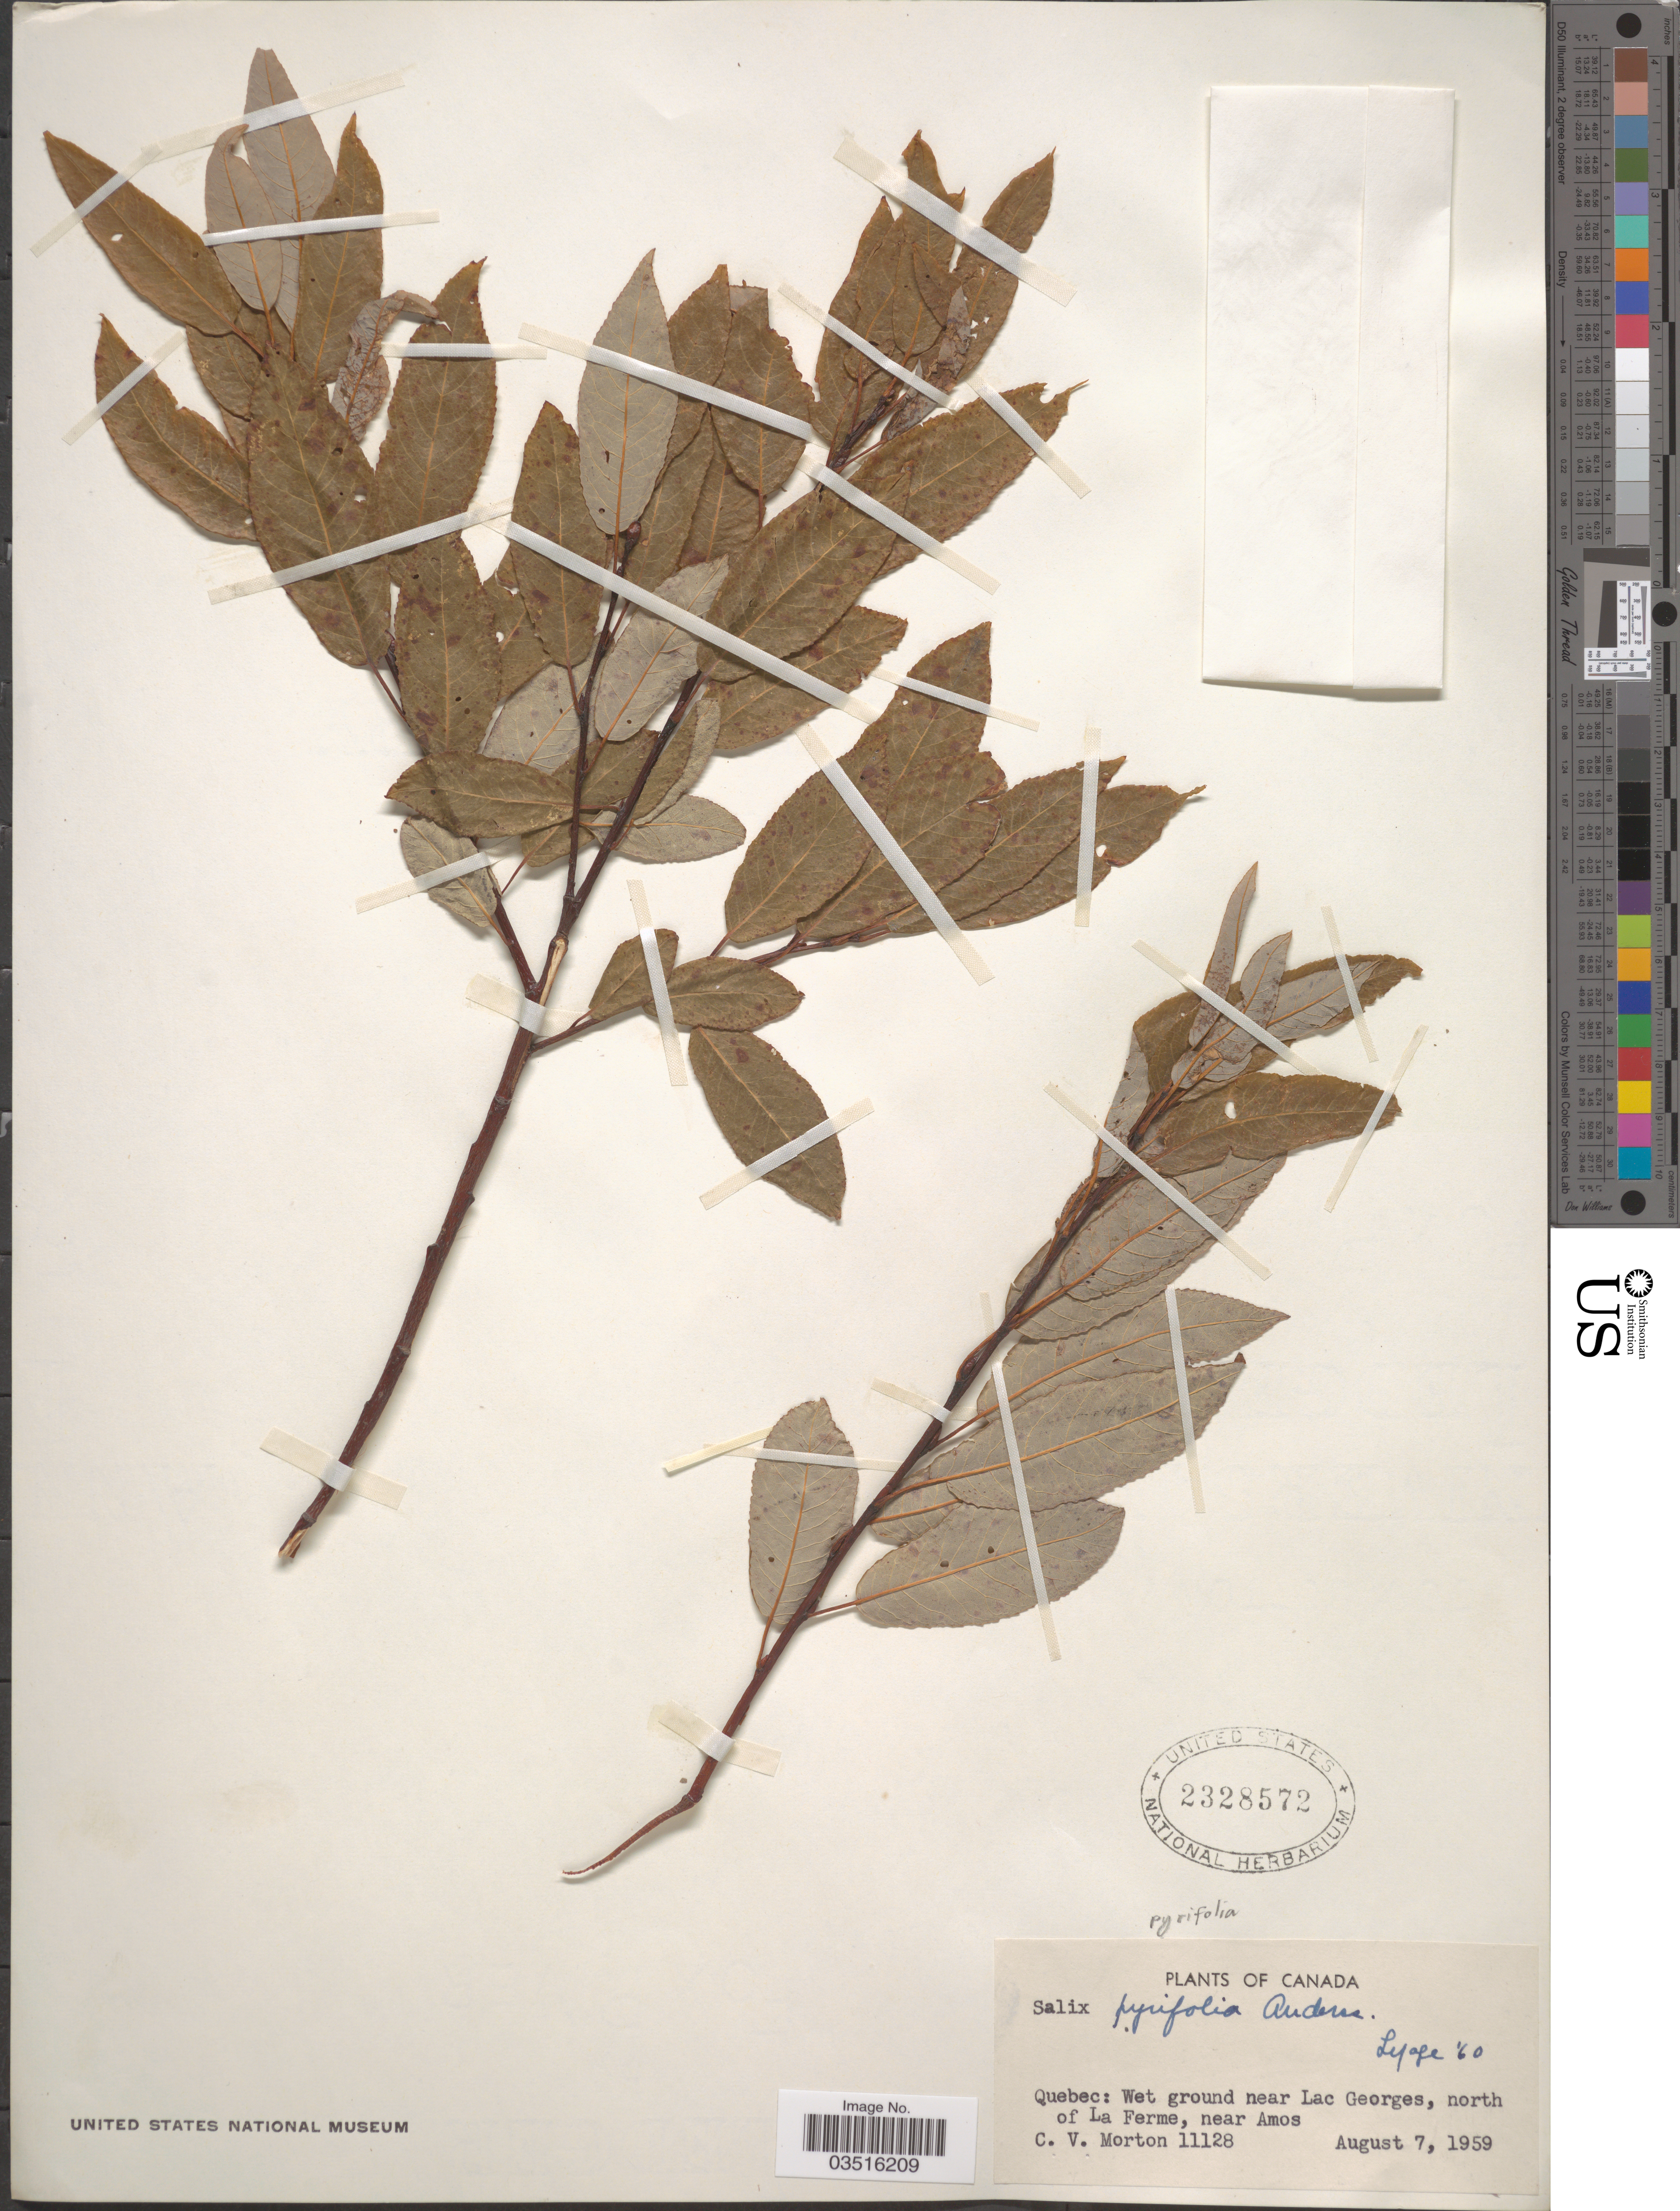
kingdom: Plantae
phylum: Tracheophyta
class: Magnoliopsida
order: Malpighiales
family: Salicaceae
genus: Salix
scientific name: Salix pyrifolia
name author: Ledeb.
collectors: C. V. Morton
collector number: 11128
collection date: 1959-08-07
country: Canada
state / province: Quebec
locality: Wet ground near Lac Georges, north of La Ferme, near Amos.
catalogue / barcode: US 2328572